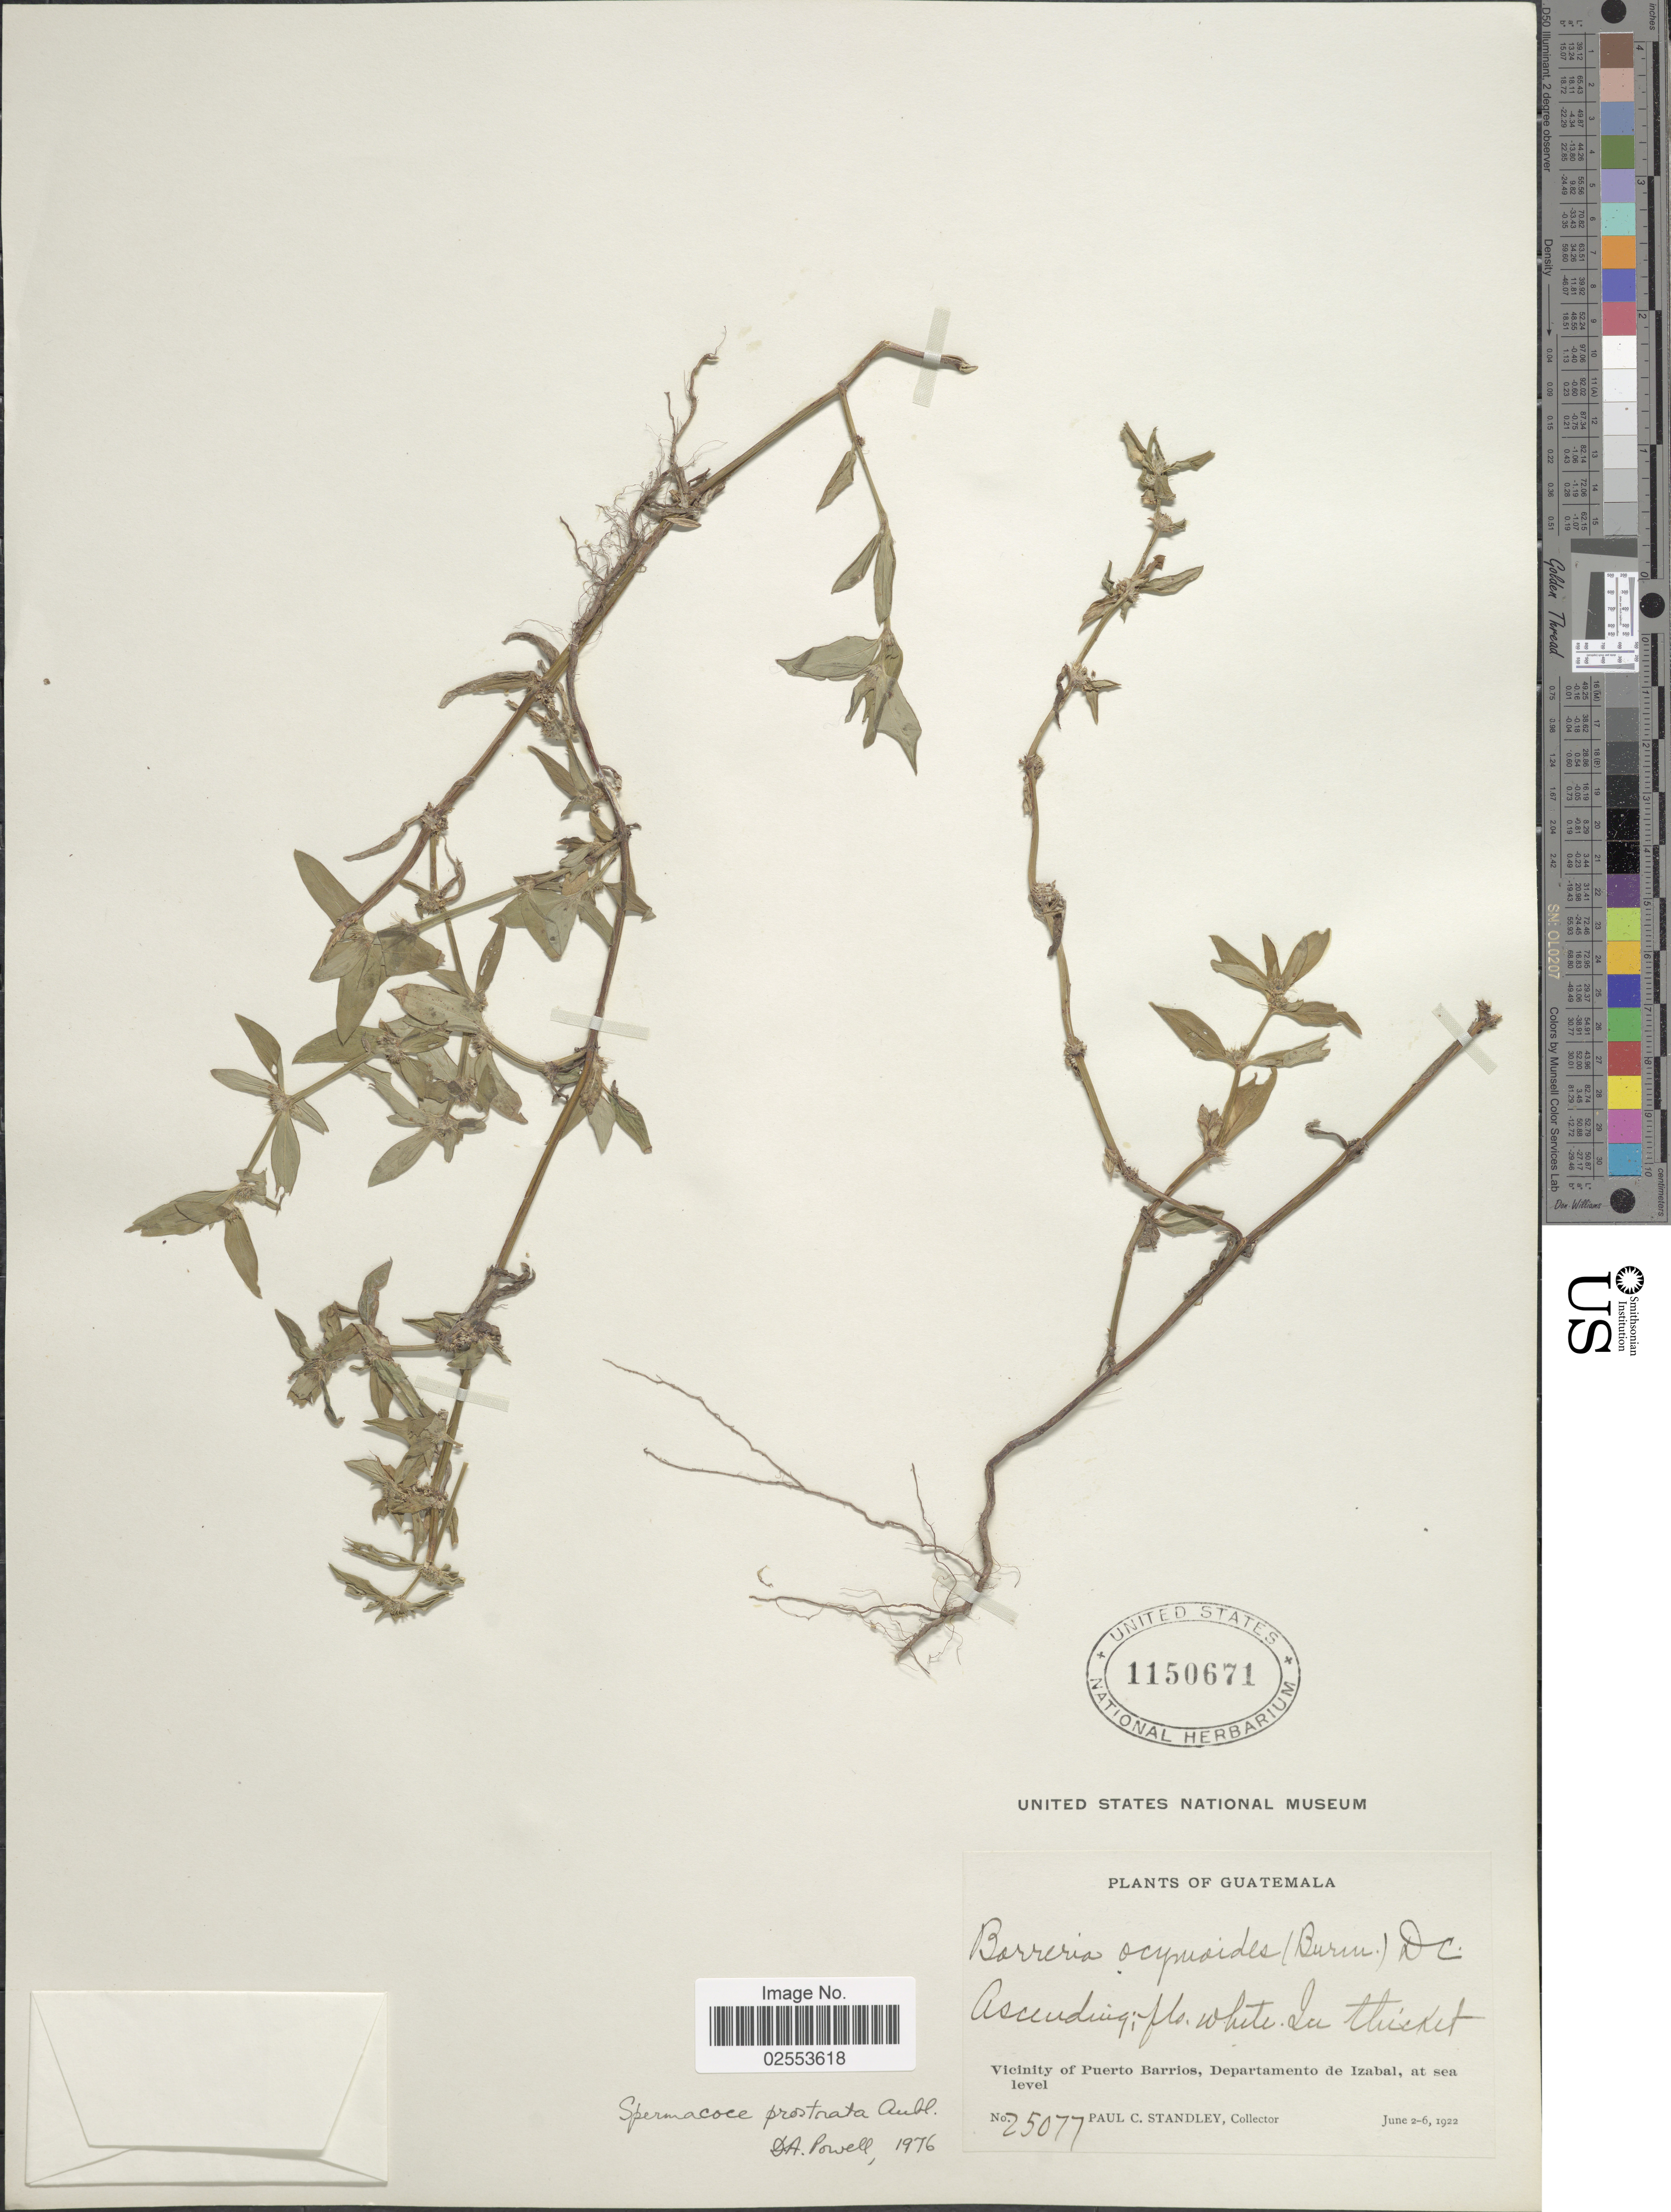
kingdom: Plantae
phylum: Tracheophyta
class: Magnoliopsida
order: Gentianales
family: Rubiaceae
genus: Spermacoce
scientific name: Spermacoce prostrata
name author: Aubl.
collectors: P. C. Standley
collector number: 25077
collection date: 1922-06-02/1922-06-06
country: Guatemala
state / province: Izabal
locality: Vicinity of Puerto Barrios.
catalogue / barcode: US 1150671